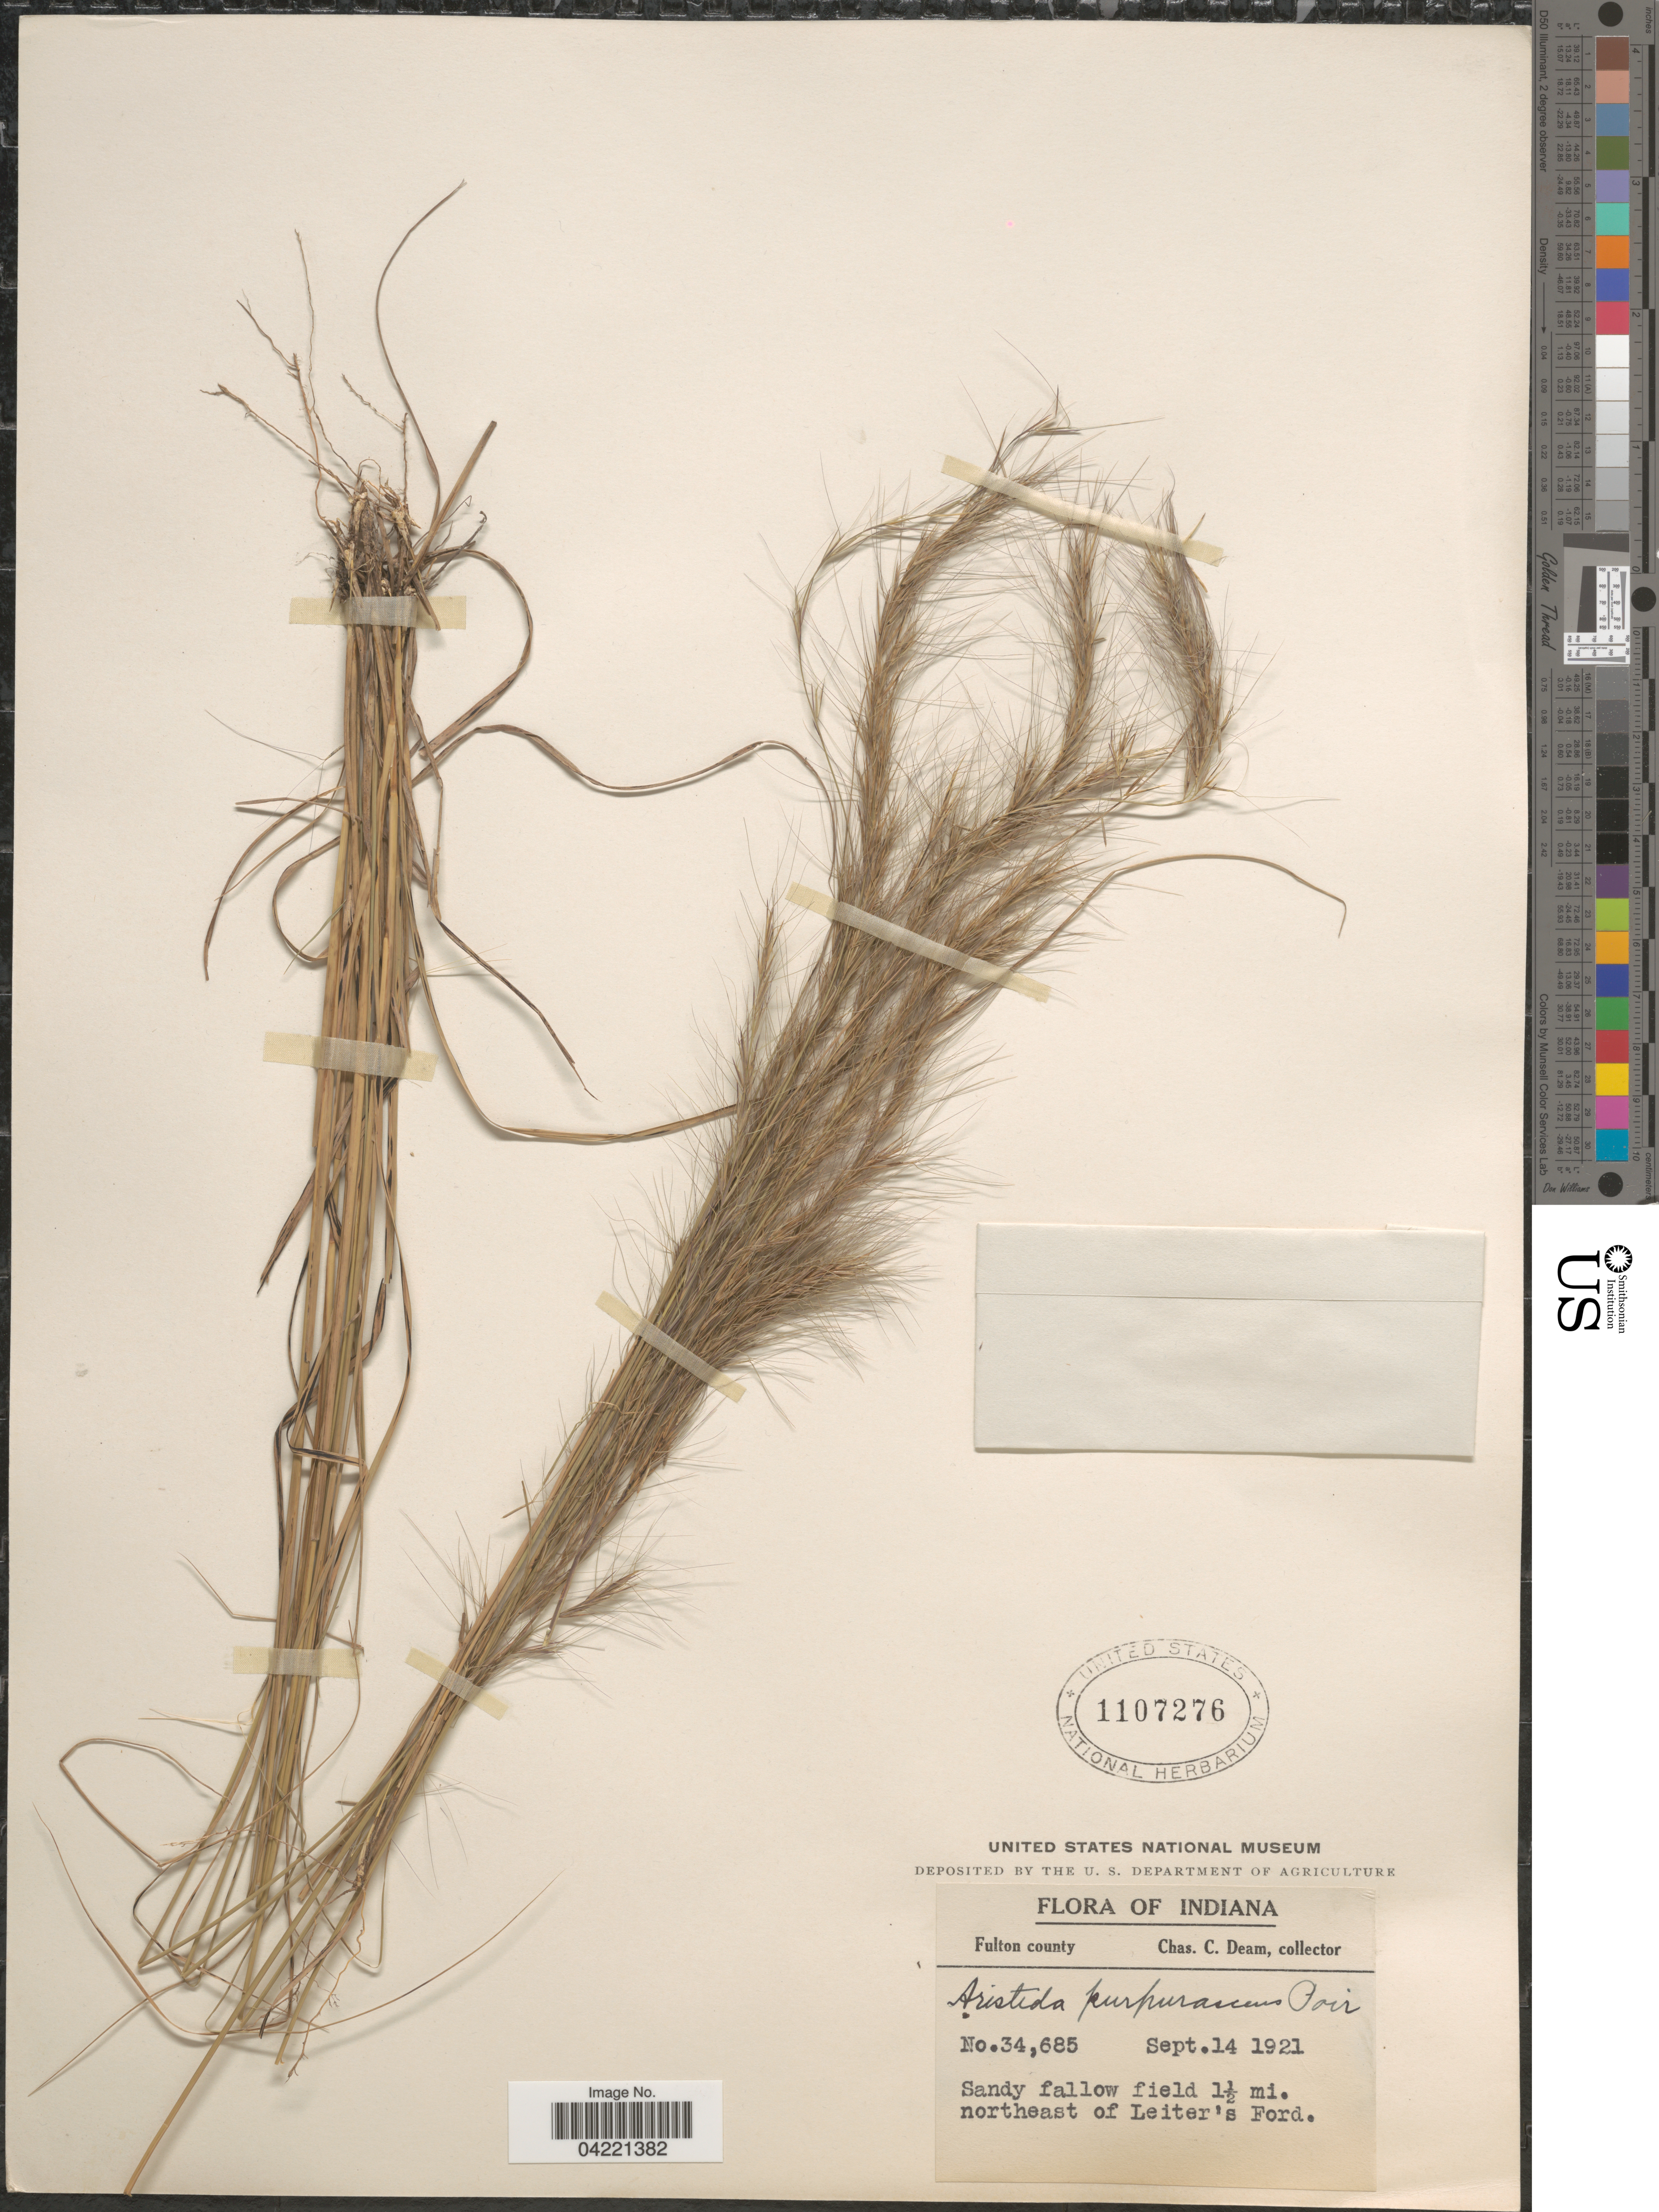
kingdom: Plantae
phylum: Tracheophyta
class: Liliopsida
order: Poales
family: Poaceae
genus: Aristida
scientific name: Aristida purpurascens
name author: Poir.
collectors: C. C. Deam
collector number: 34685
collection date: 1921-09-14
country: United States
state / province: Indiana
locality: Fulton county. Sandy fallow field 1½ mi. northeast of Leiter's Ford.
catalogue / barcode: US 1107276